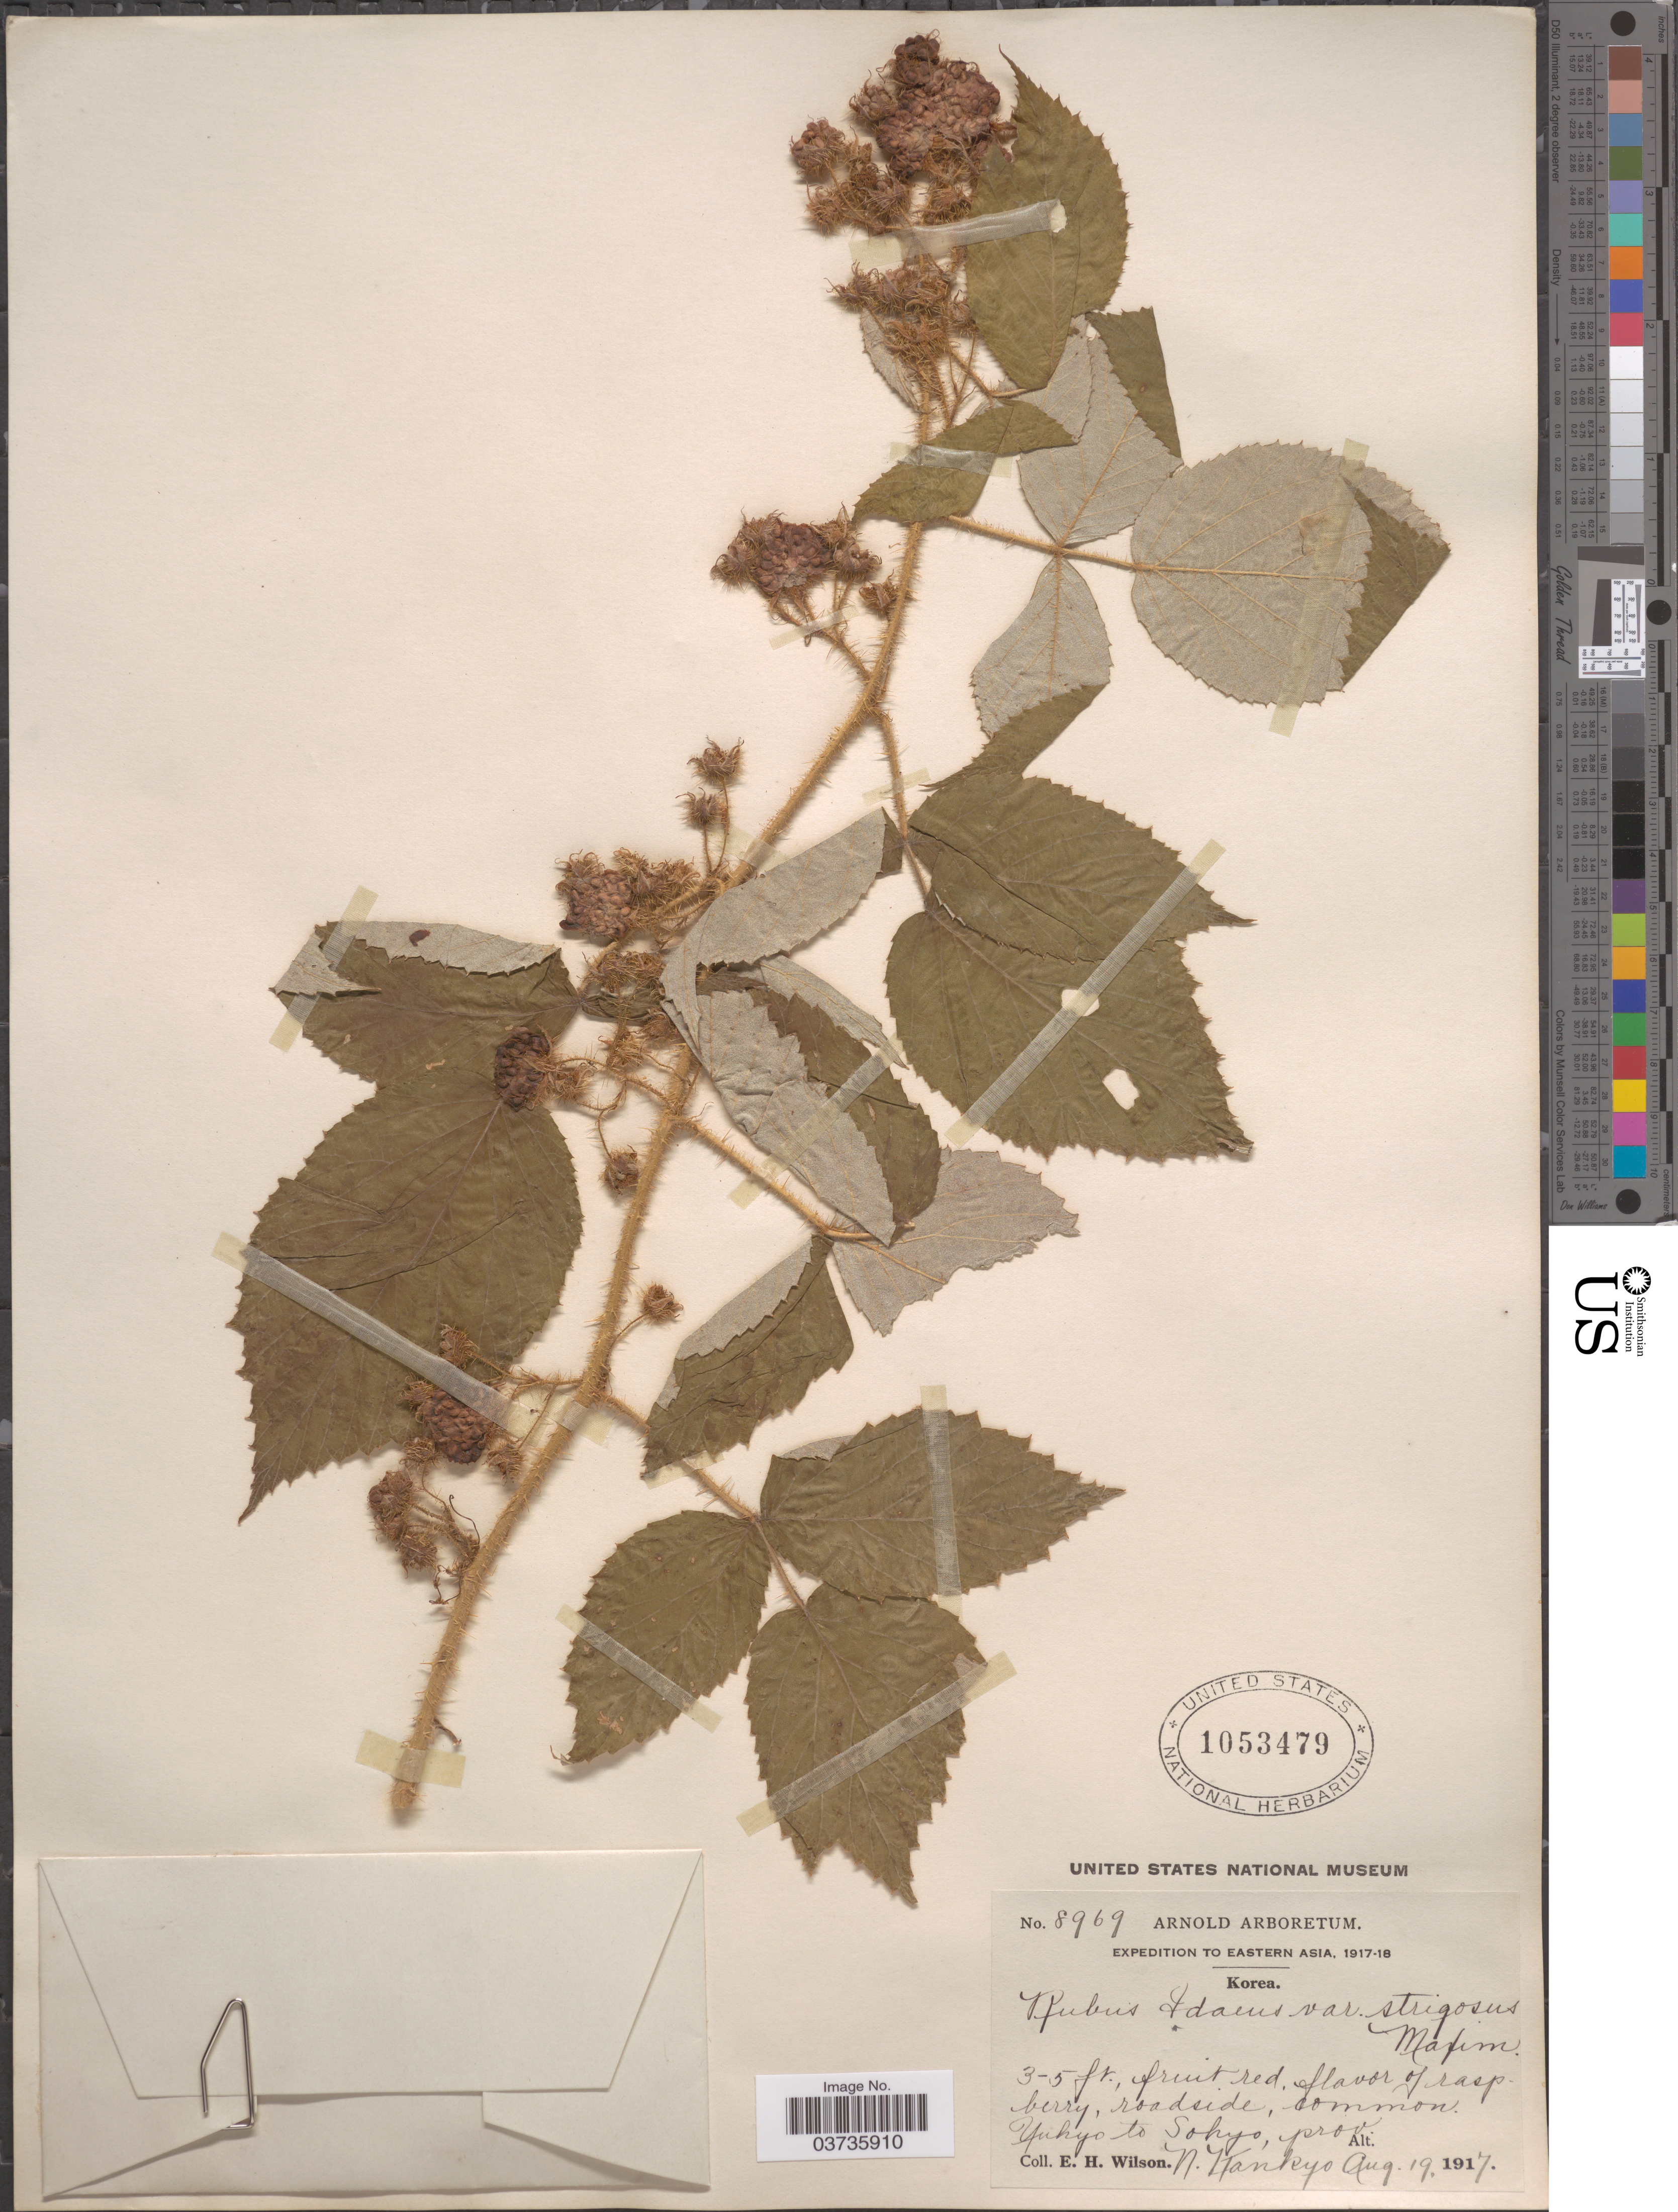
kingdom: Plantae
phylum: Tracheophyta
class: Magnoliopsida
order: Rosales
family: Rosaceae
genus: Rubus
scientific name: Rubus idaeus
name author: L.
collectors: E. Wilson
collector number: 8969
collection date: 1917-08-19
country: North Korea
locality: Korea. Yukyo (correct spelling: Yujyo) to Sohyo, prov. N. Kankyo.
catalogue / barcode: US 1053479